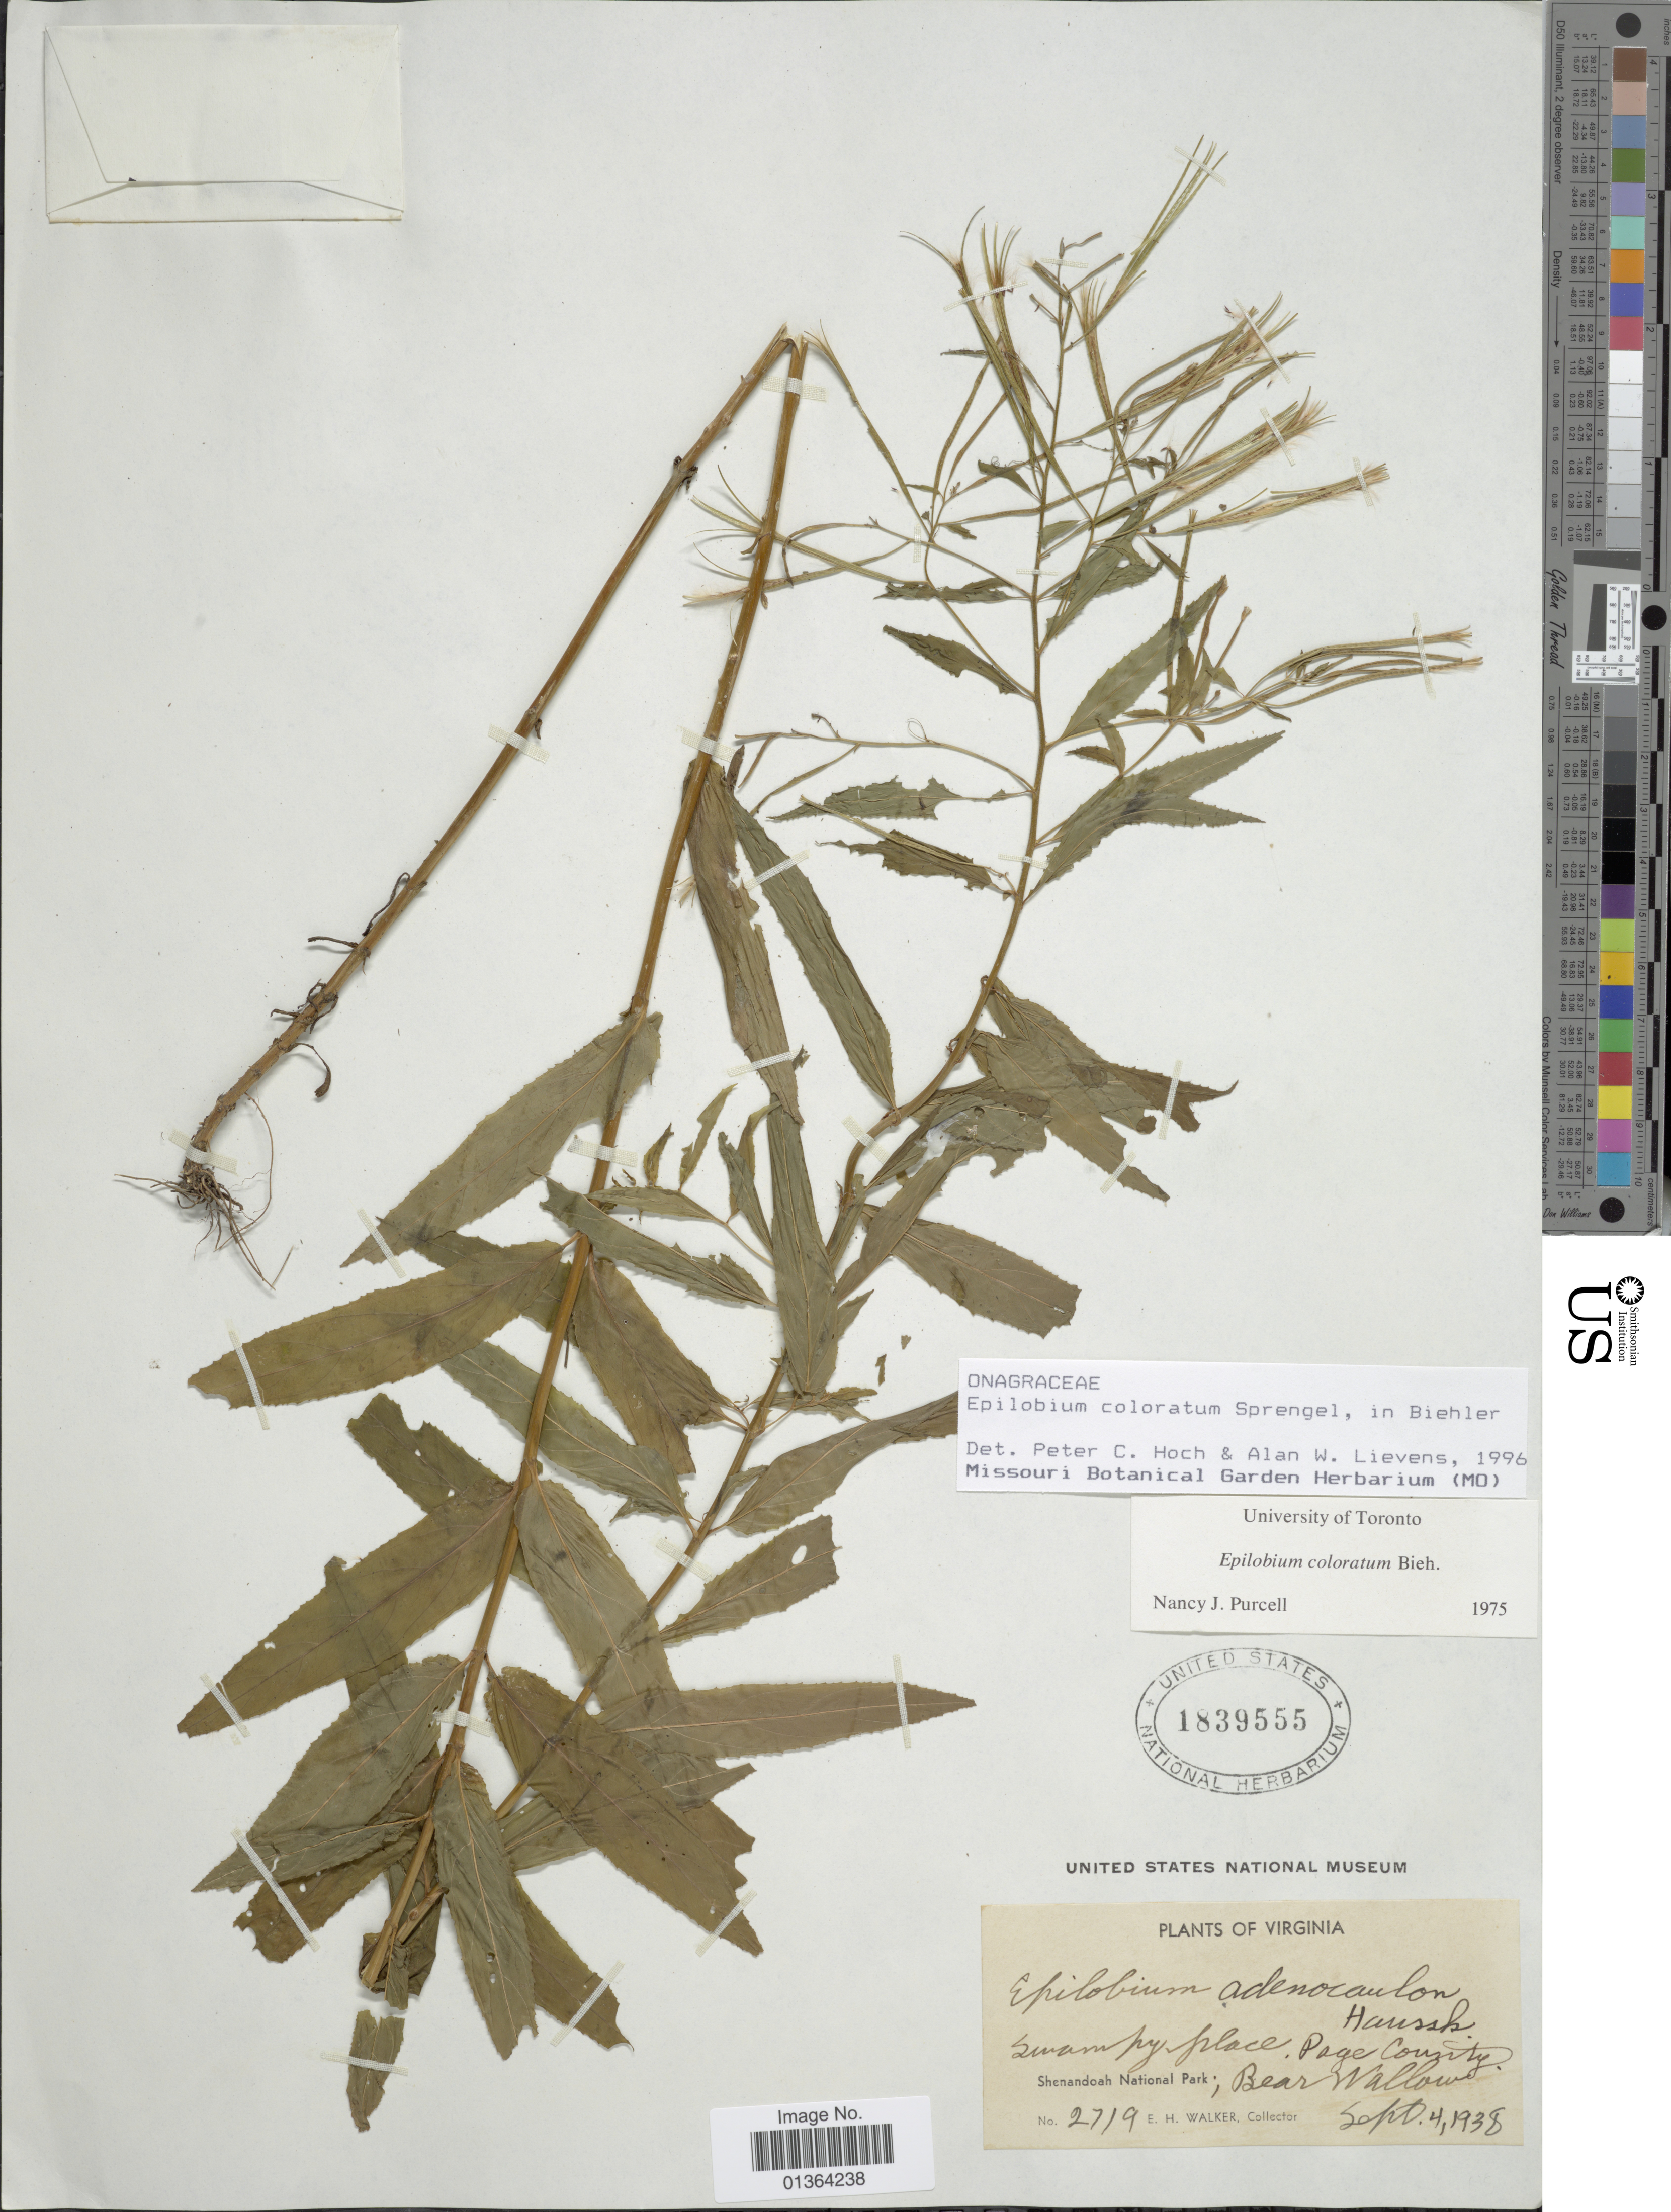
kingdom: Plantae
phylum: Tracheophyta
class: Magnoliopsida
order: Myrtales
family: Onagraceae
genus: Epilobium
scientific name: Epilobium coloratum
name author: Biehler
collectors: E. H. Walker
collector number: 2719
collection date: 1938-09-04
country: United States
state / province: Virginia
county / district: Page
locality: Shenandoah National Park; Bear Wallow. Page County.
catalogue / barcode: US 1839555